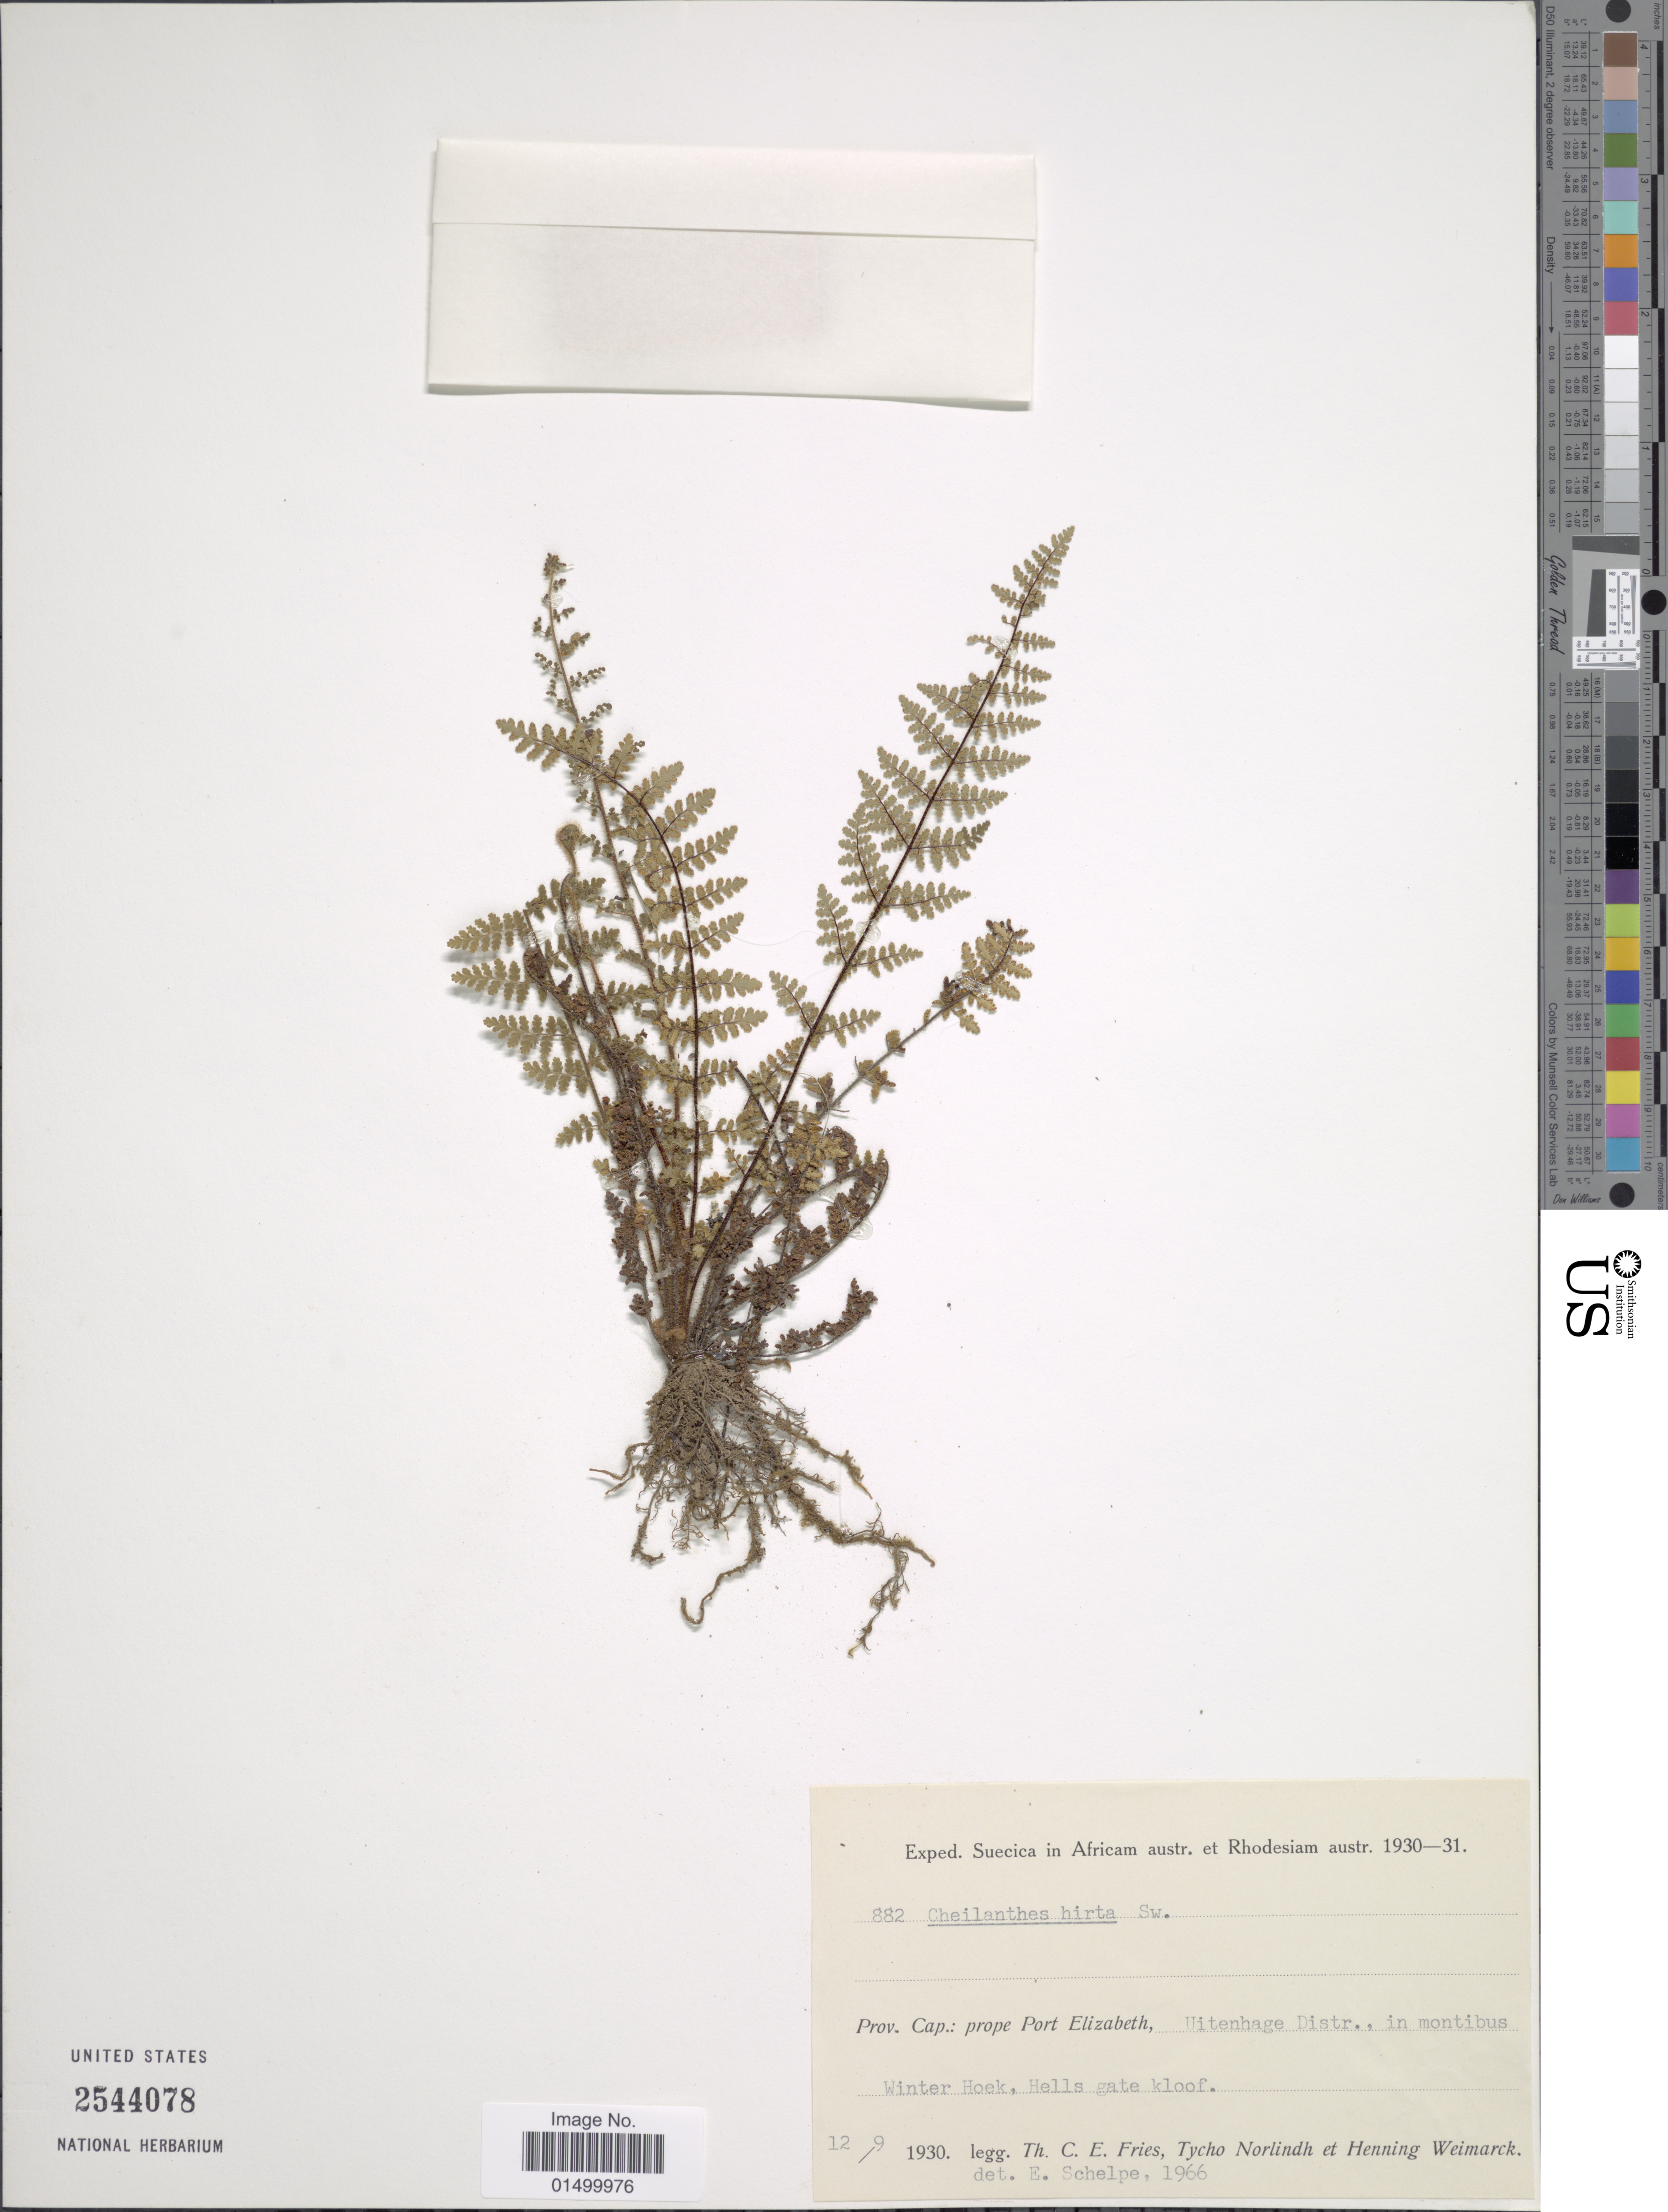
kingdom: Plantae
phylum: Tracheophyta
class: Polypodiopsida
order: Polypodiales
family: Pteridaceae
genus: Cheilanthes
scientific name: Cheilanthes hirta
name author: Sw.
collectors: T. C. E. Fries, N. T. Norlindh & H. Weimarck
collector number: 882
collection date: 1930-09-12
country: South Africa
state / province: Eastern Cape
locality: Prope Port Elizabeth, Uitenhage Distr., in montibus, Winter Hoek, Hells gate kloof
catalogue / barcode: US 2544078